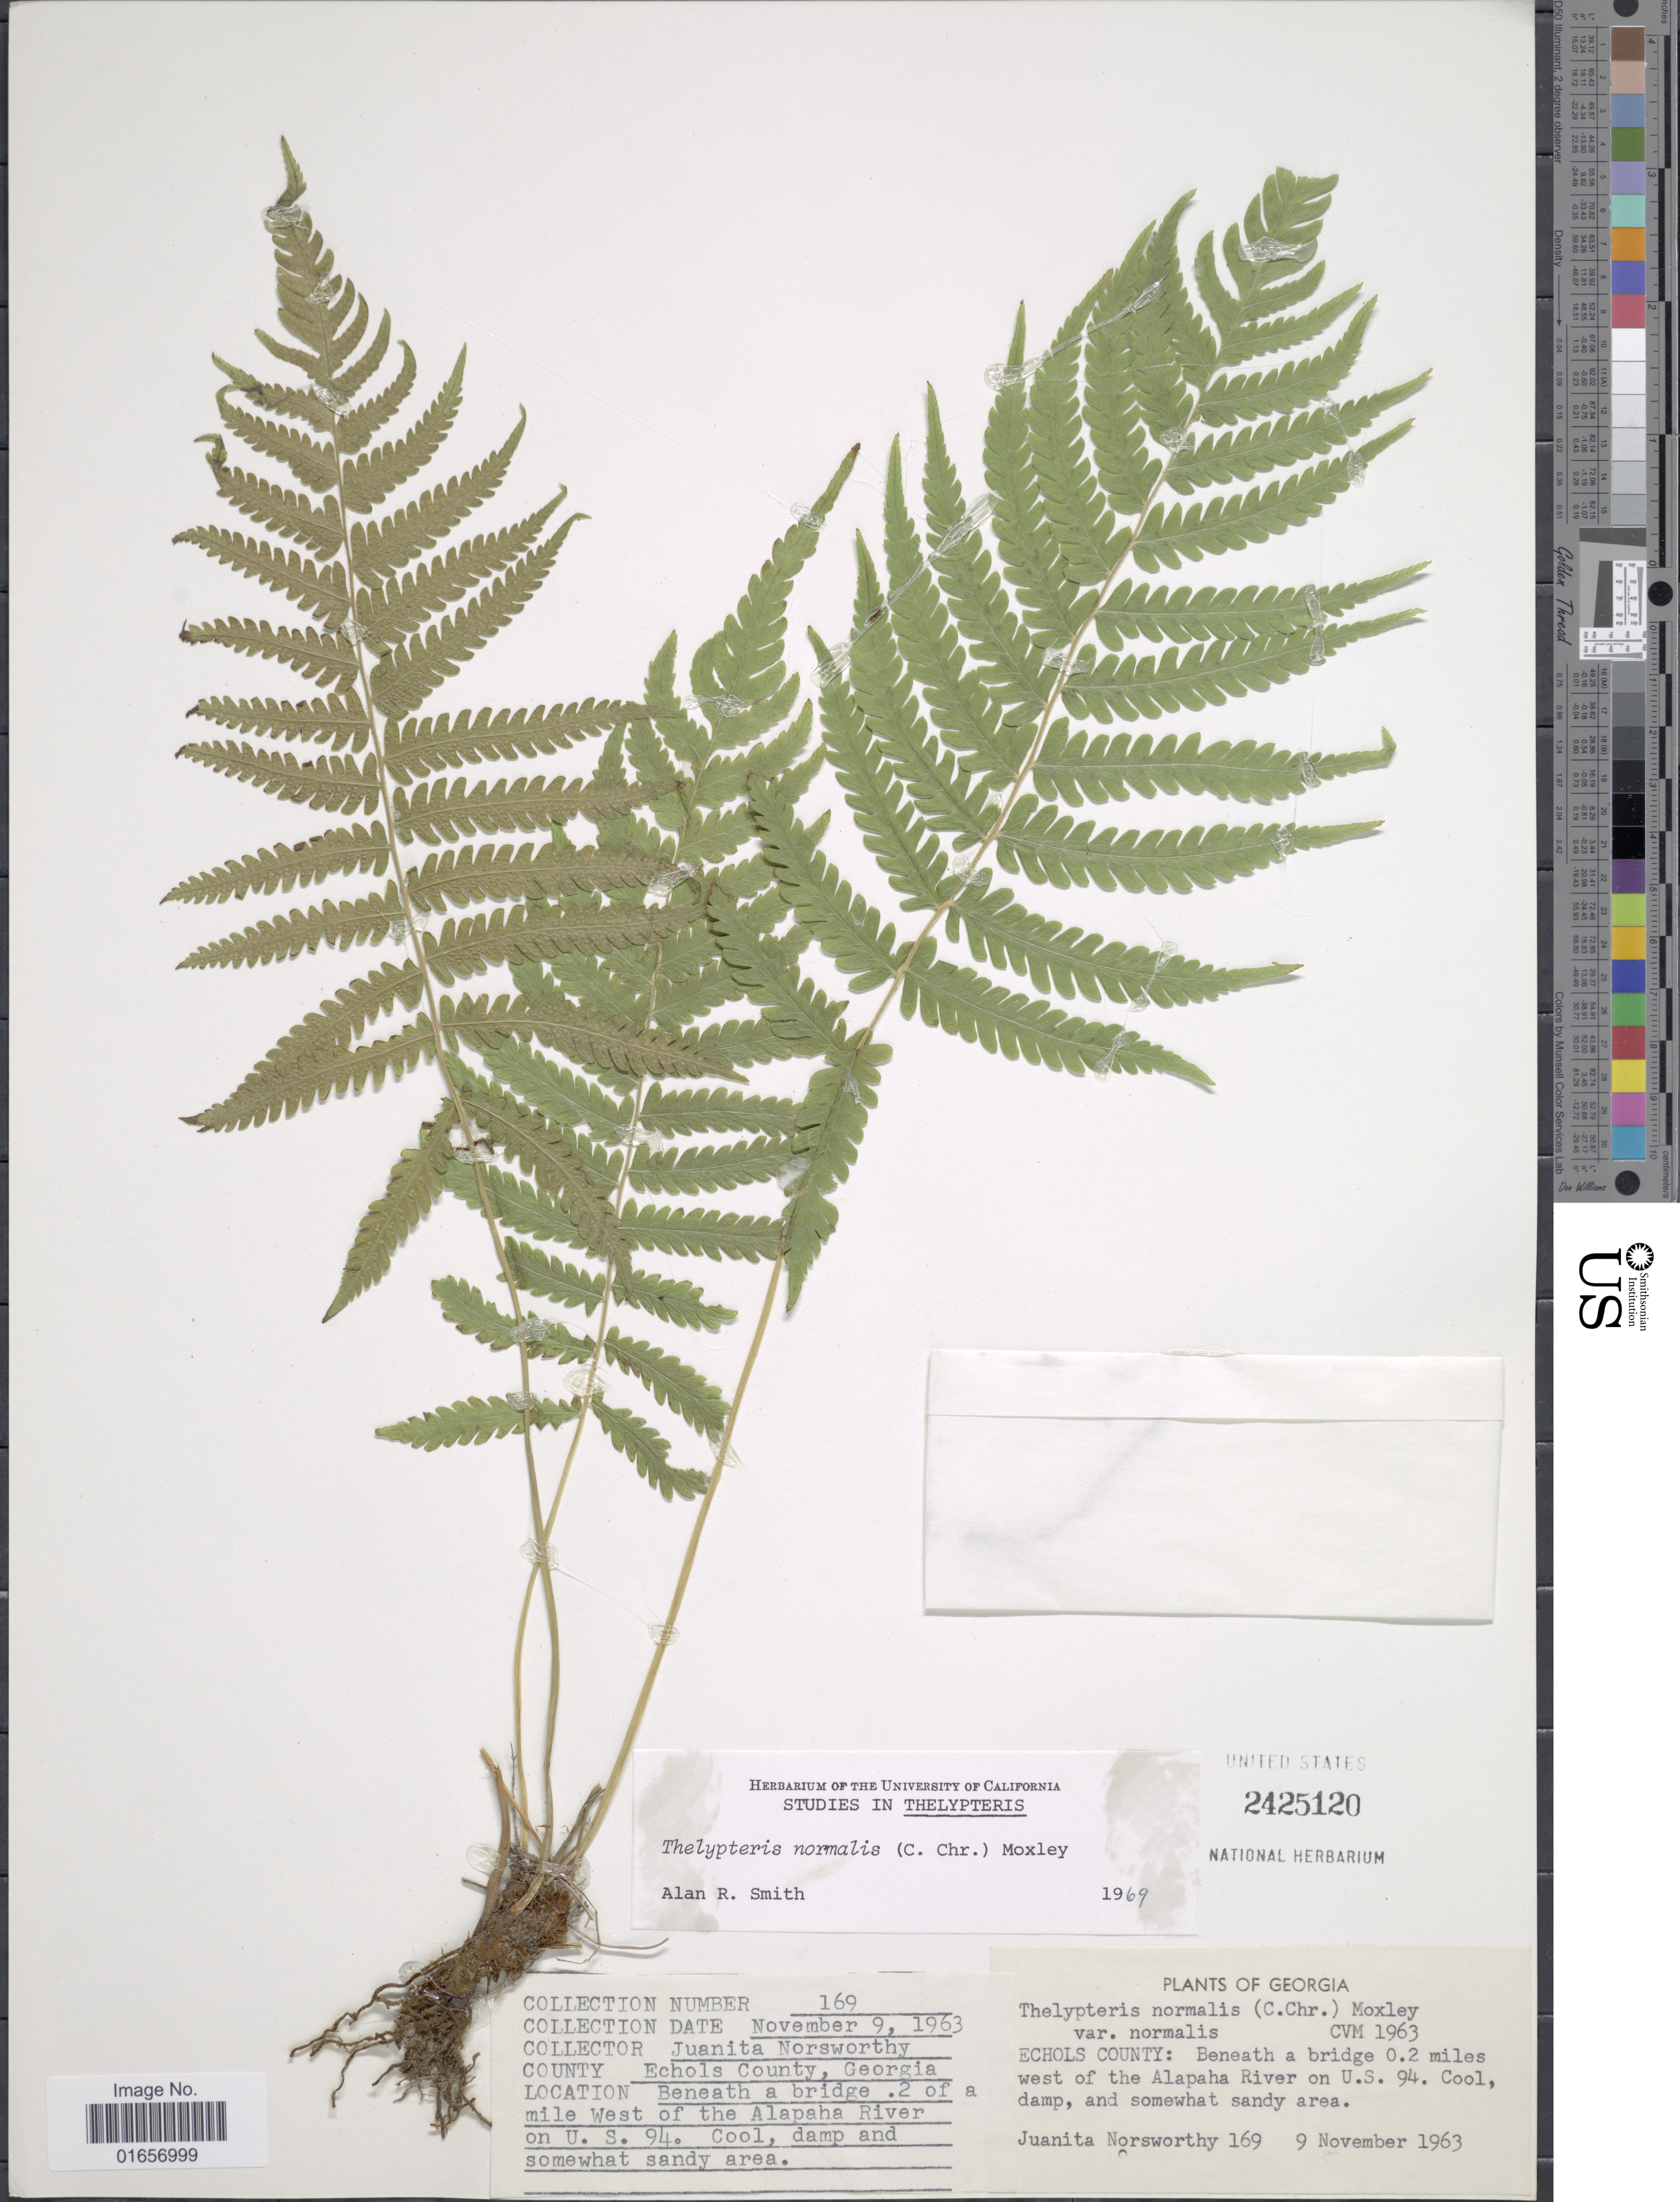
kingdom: Plantae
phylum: Tracheophyta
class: Polypodiopsida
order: Polypodiales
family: Thelypteridaceae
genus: Christella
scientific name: Christella kunthii comb. ined.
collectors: J. Norsworthy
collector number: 169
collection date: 1963-11-09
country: United States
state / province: Georgia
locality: Echols County: Beneath a bridge 0.2 miles west of the Alapaha River on U. S. 94.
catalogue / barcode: US 2425120